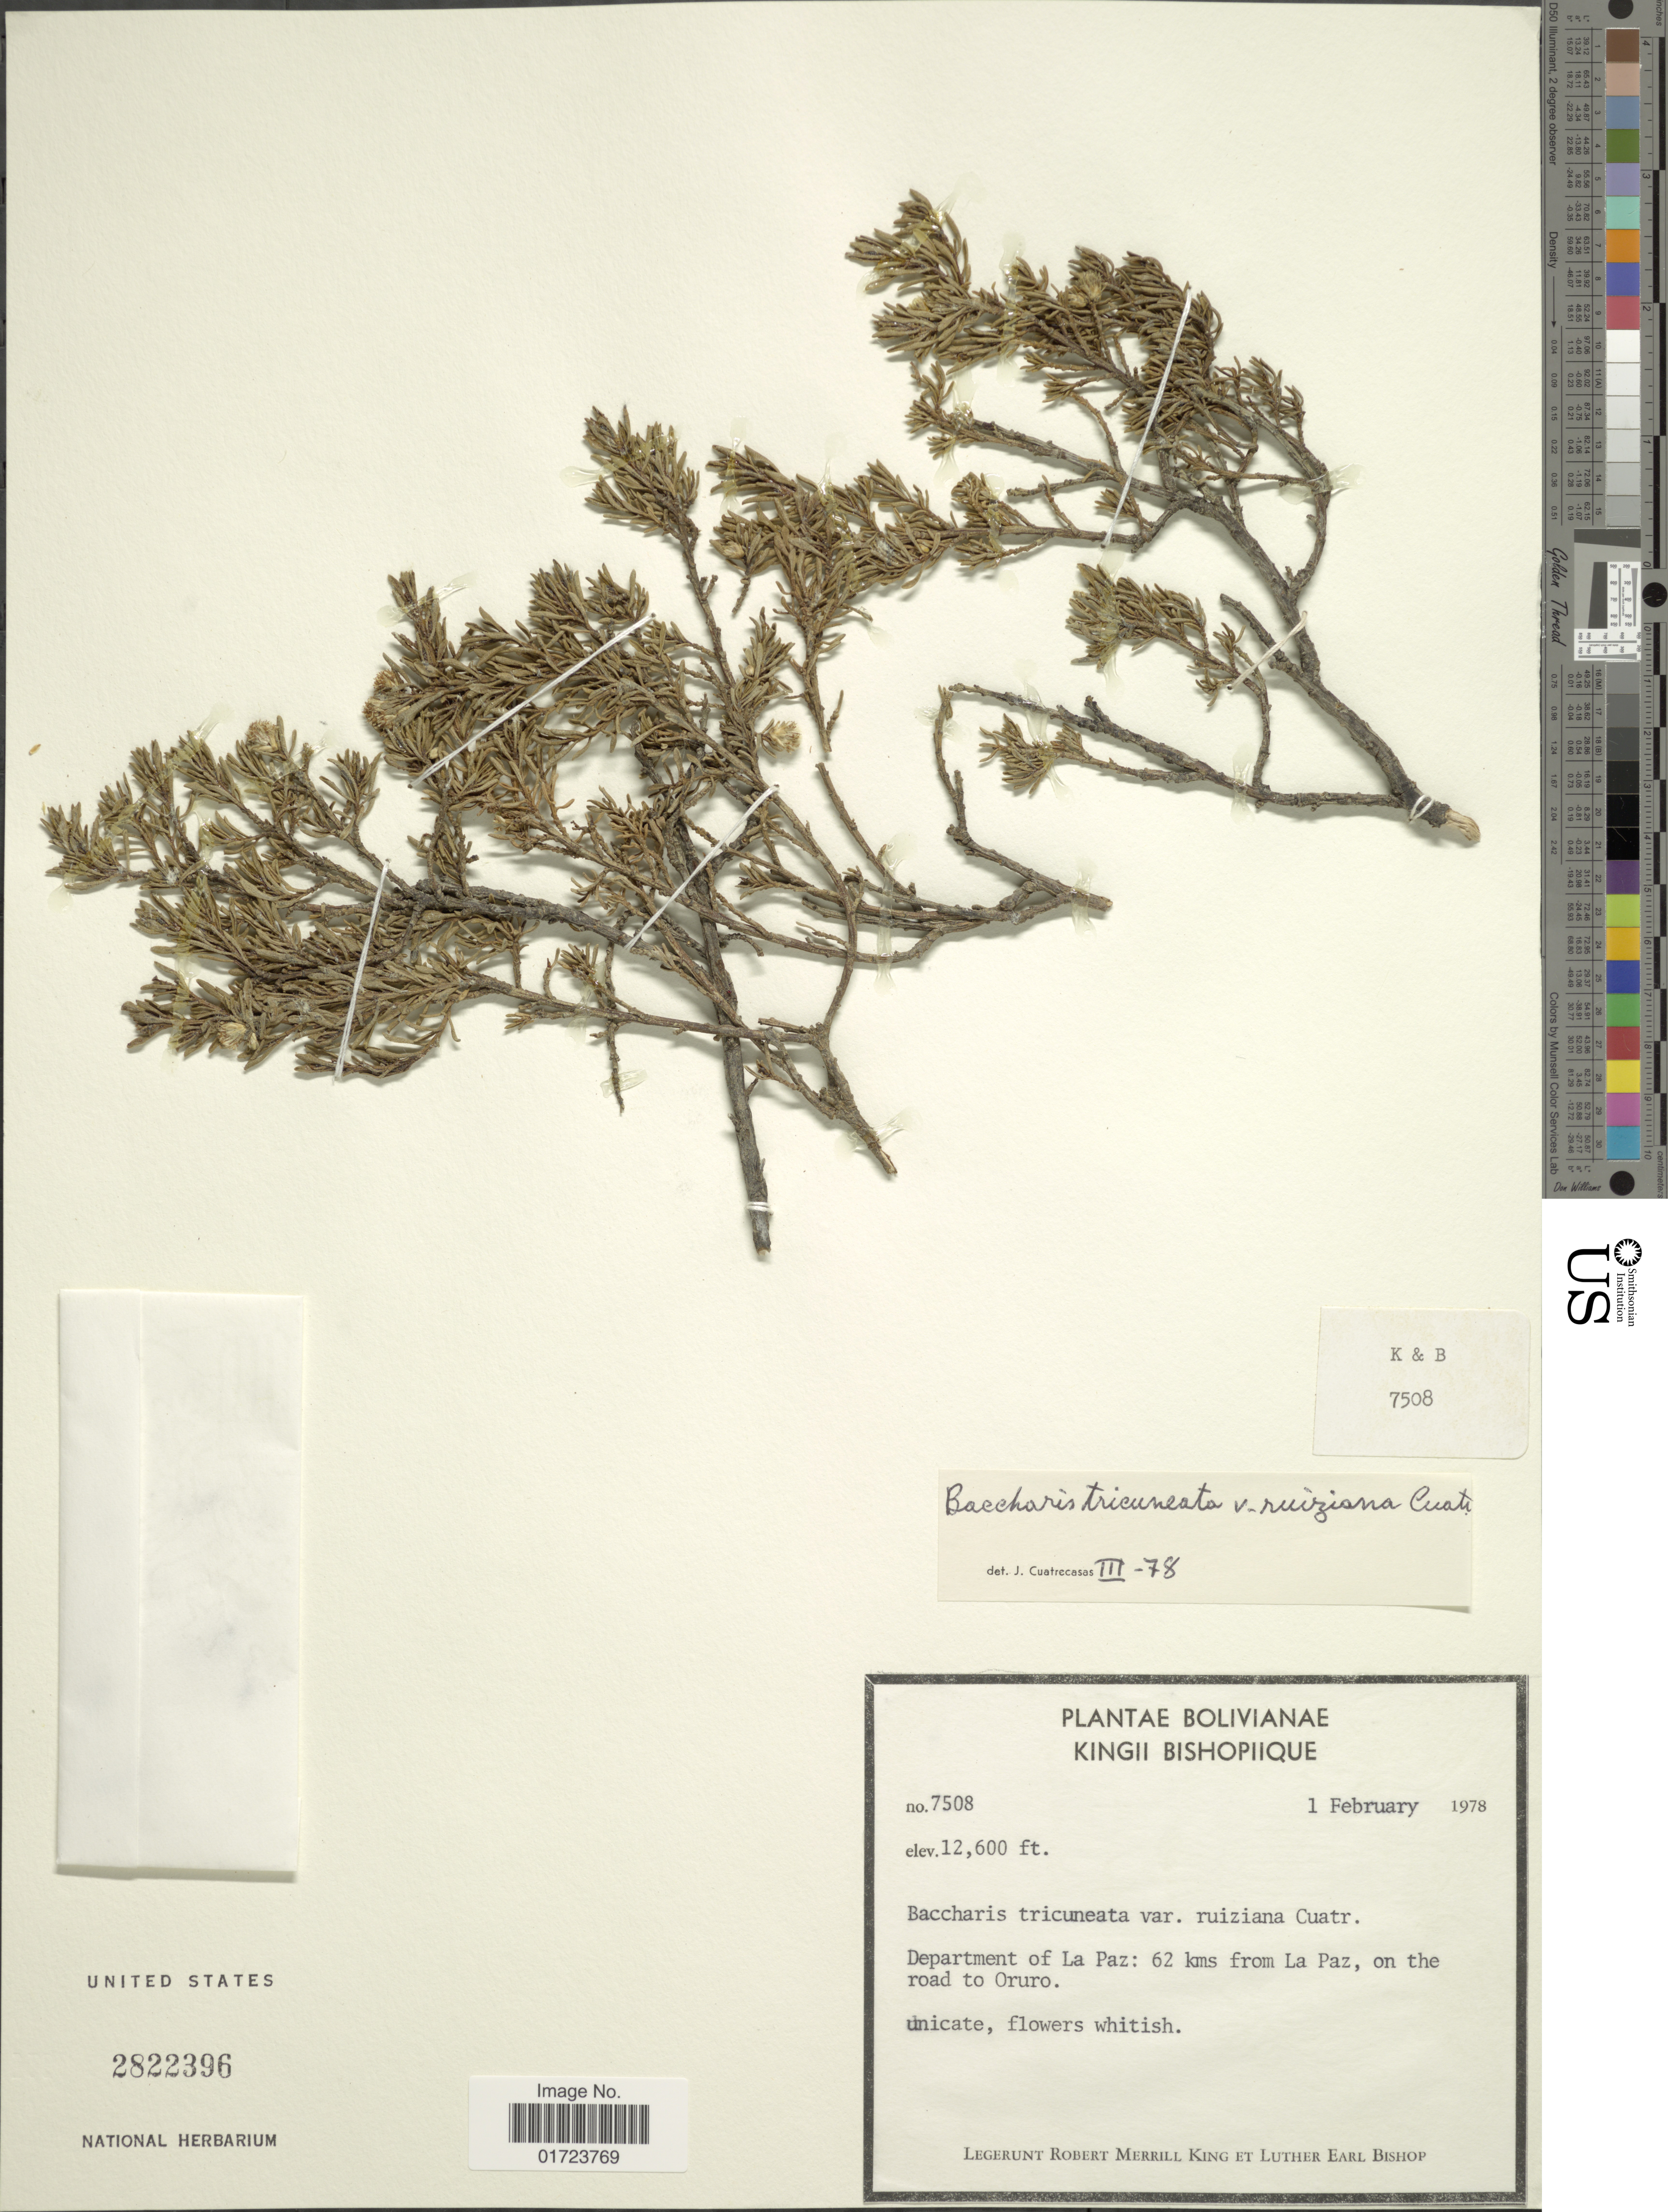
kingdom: Plantae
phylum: Tracheophyta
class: Magnoliopsida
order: Asterales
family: Asteraceae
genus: Baccharis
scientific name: Baccharis tricuneata var. ruiziana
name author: Cuatrec.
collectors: R. M. King & L. E. Bishop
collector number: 7508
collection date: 1978-02-01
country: Bolivia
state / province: La Paz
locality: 62 kms from La Paz, on the road to Oruro.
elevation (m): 3840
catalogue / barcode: US 2822396